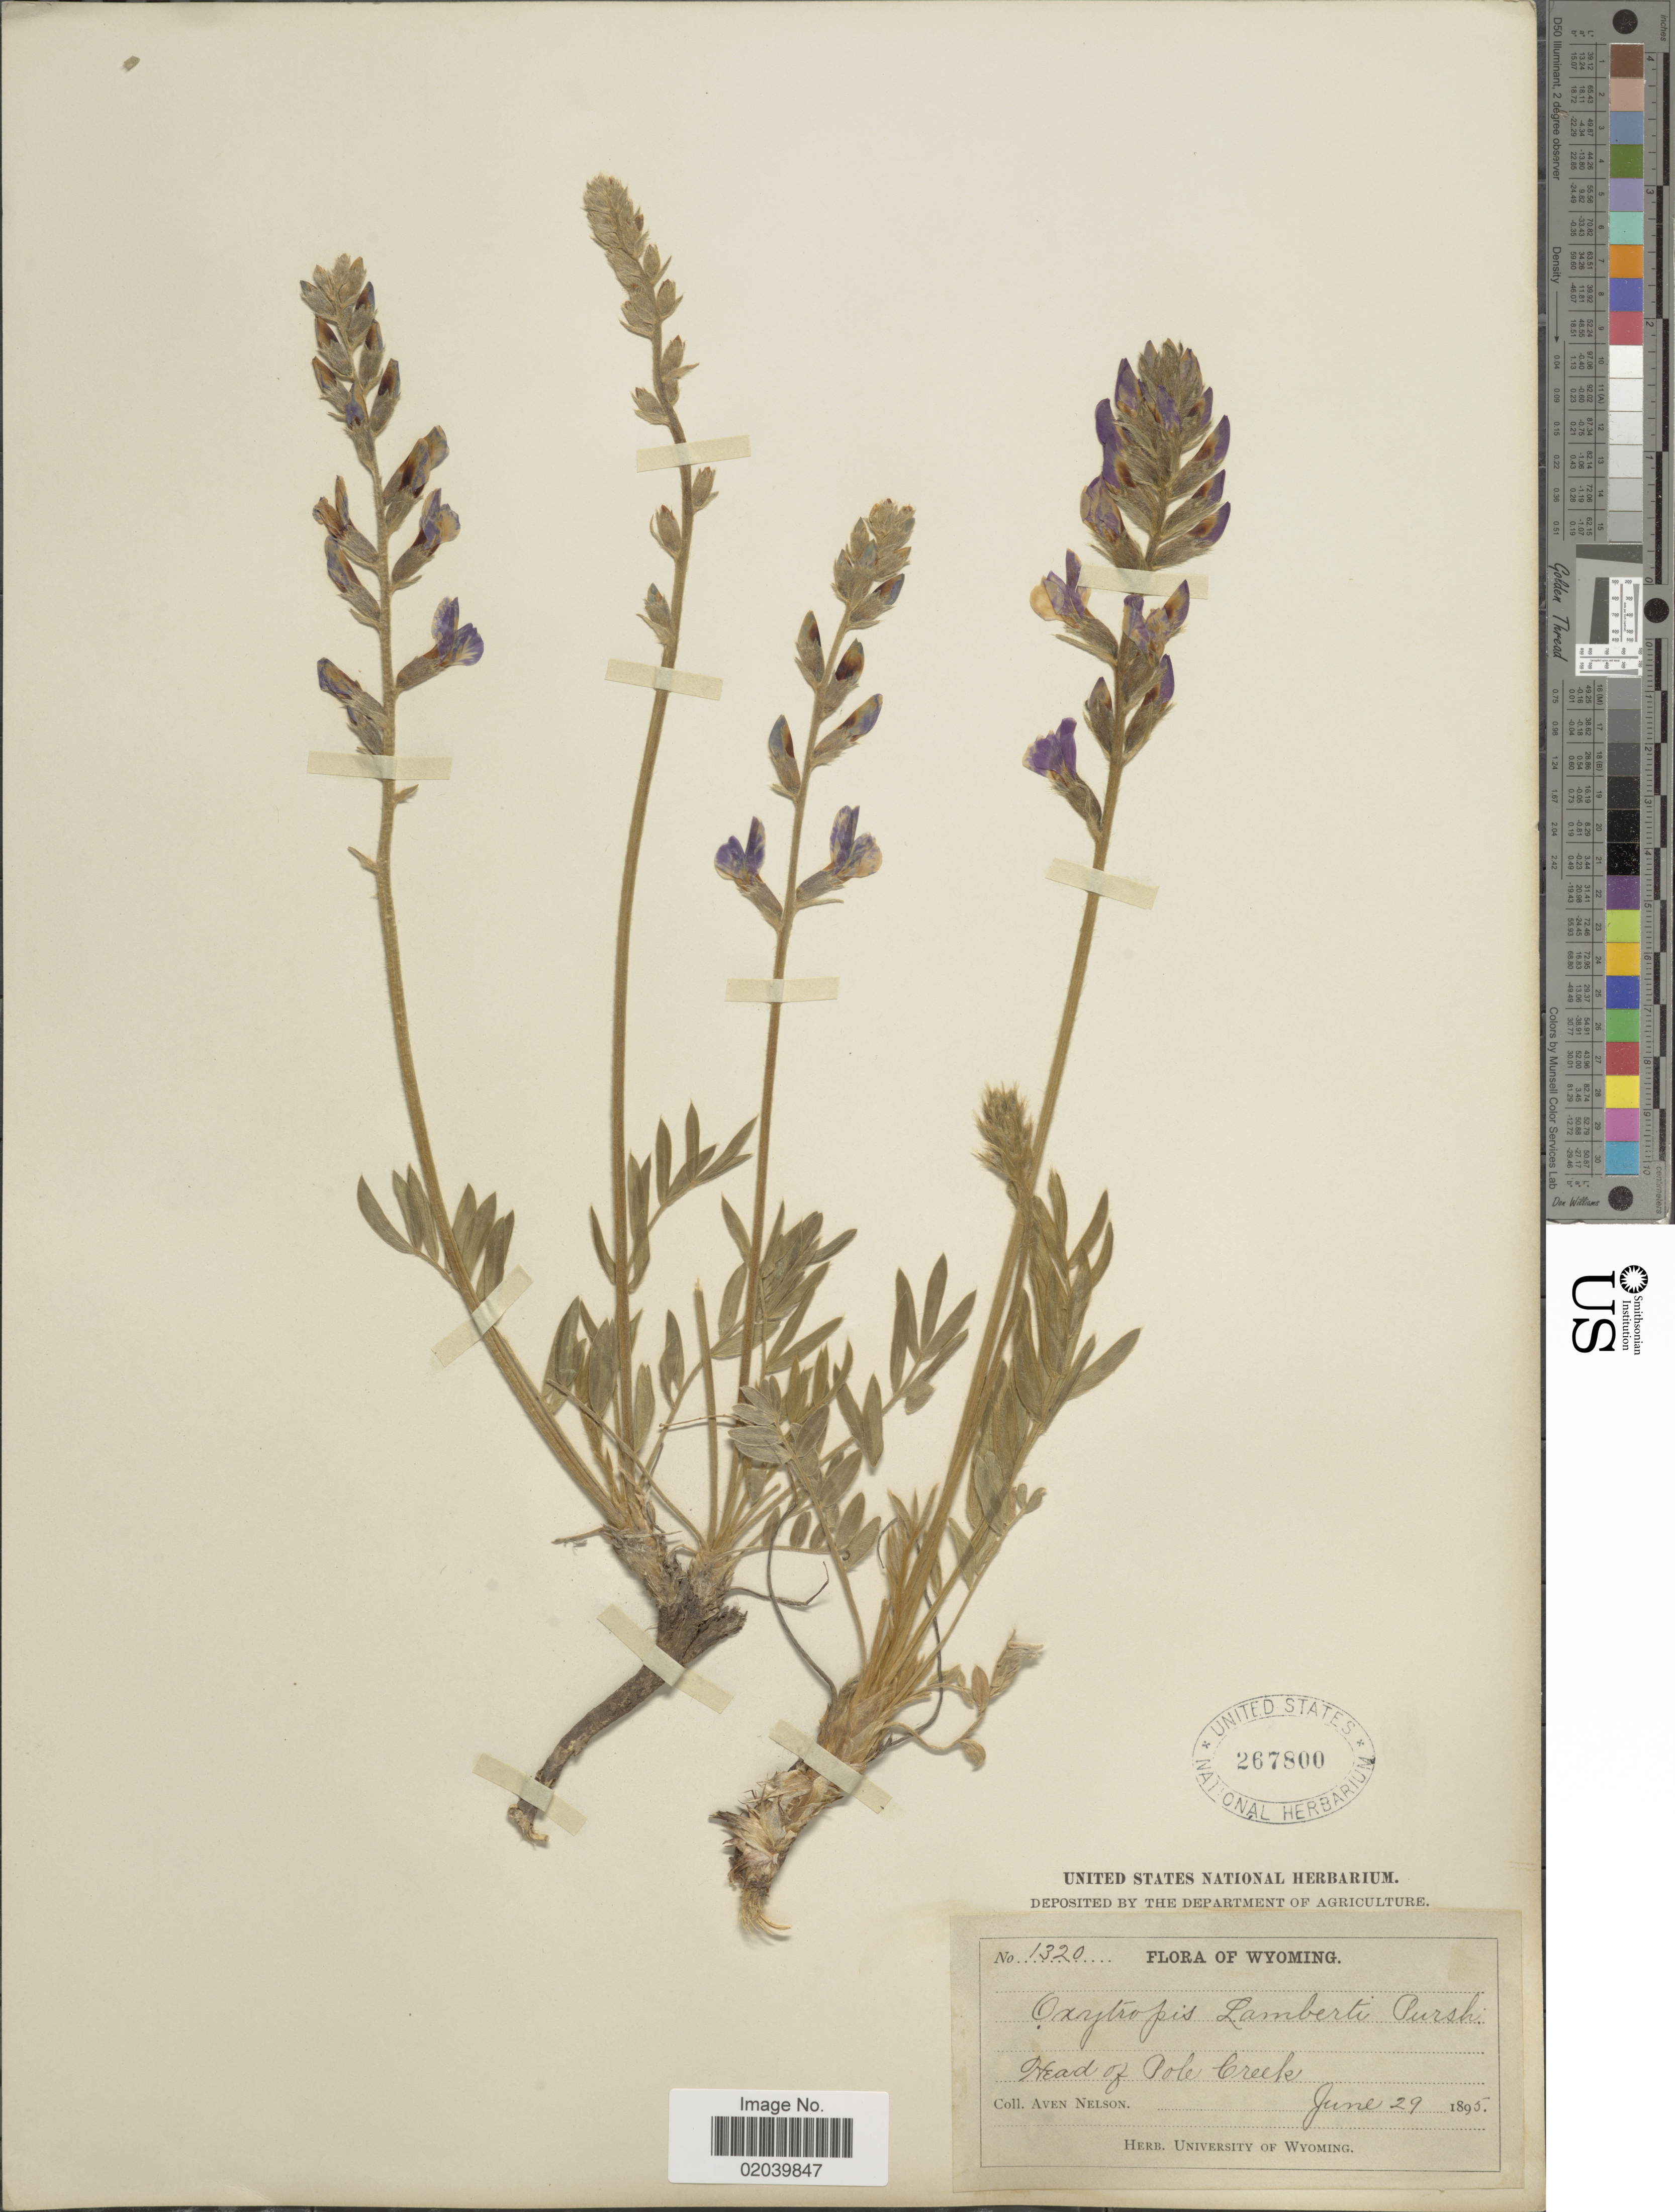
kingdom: Plantae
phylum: Tracheophyta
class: Magnoliopsida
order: Fabales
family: Fabaceae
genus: Oxytropis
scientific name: Oxytropis lambertii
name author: Pursh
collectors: A. Nelson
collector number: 1320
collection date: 1895-06-29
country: United States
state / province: Wyoming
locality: Head of Pole Creek.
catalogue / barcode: US 267800